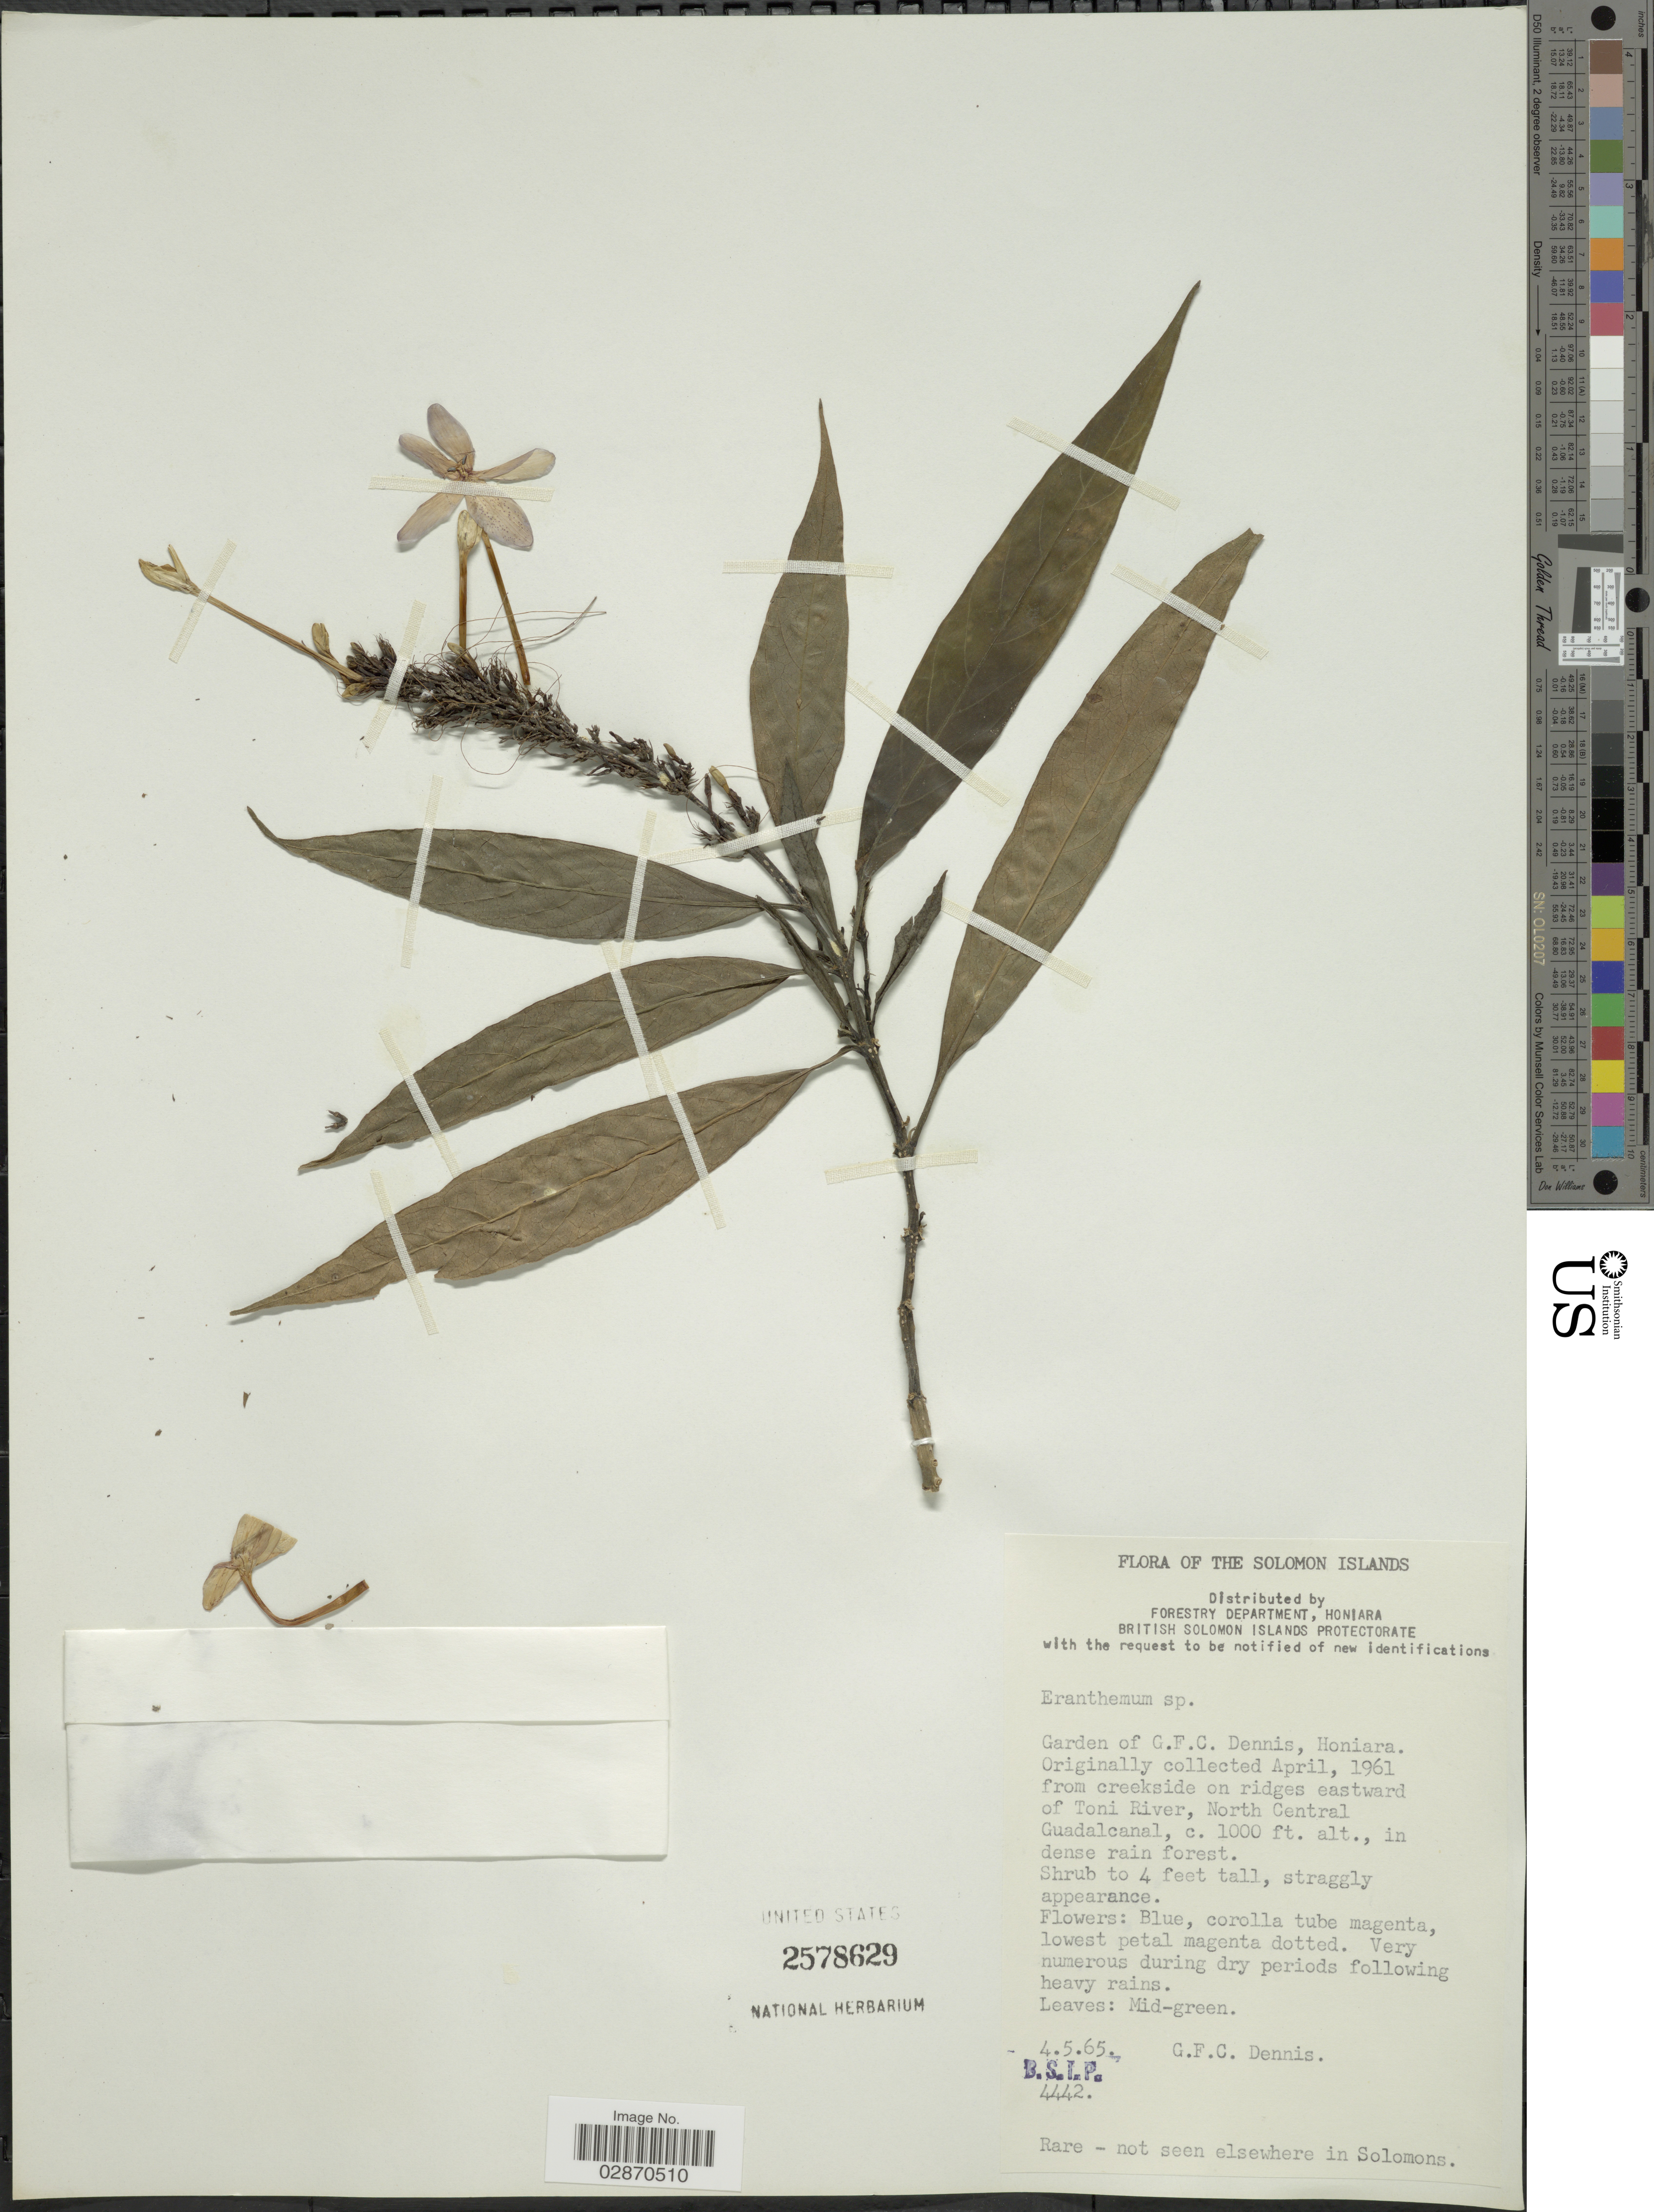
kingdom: Plantae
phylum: Tracheophyta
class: Magnoliopsida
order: Lamiales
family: Acanthaceae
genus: Pseuderanthemum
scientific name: Pseuderanthemum sp.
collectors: G. Dennis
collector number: B.S.I.P. 4442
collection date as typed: Transcribed d/m/y: 4/5/65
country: Solomon Islands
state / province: Solomon Islands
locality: Garden of G.F.C. Dennis, Honiara. From creekside on ridges eastward of Toni River, North Central Guadalcanal.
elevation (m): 305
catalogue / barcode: US 2578629